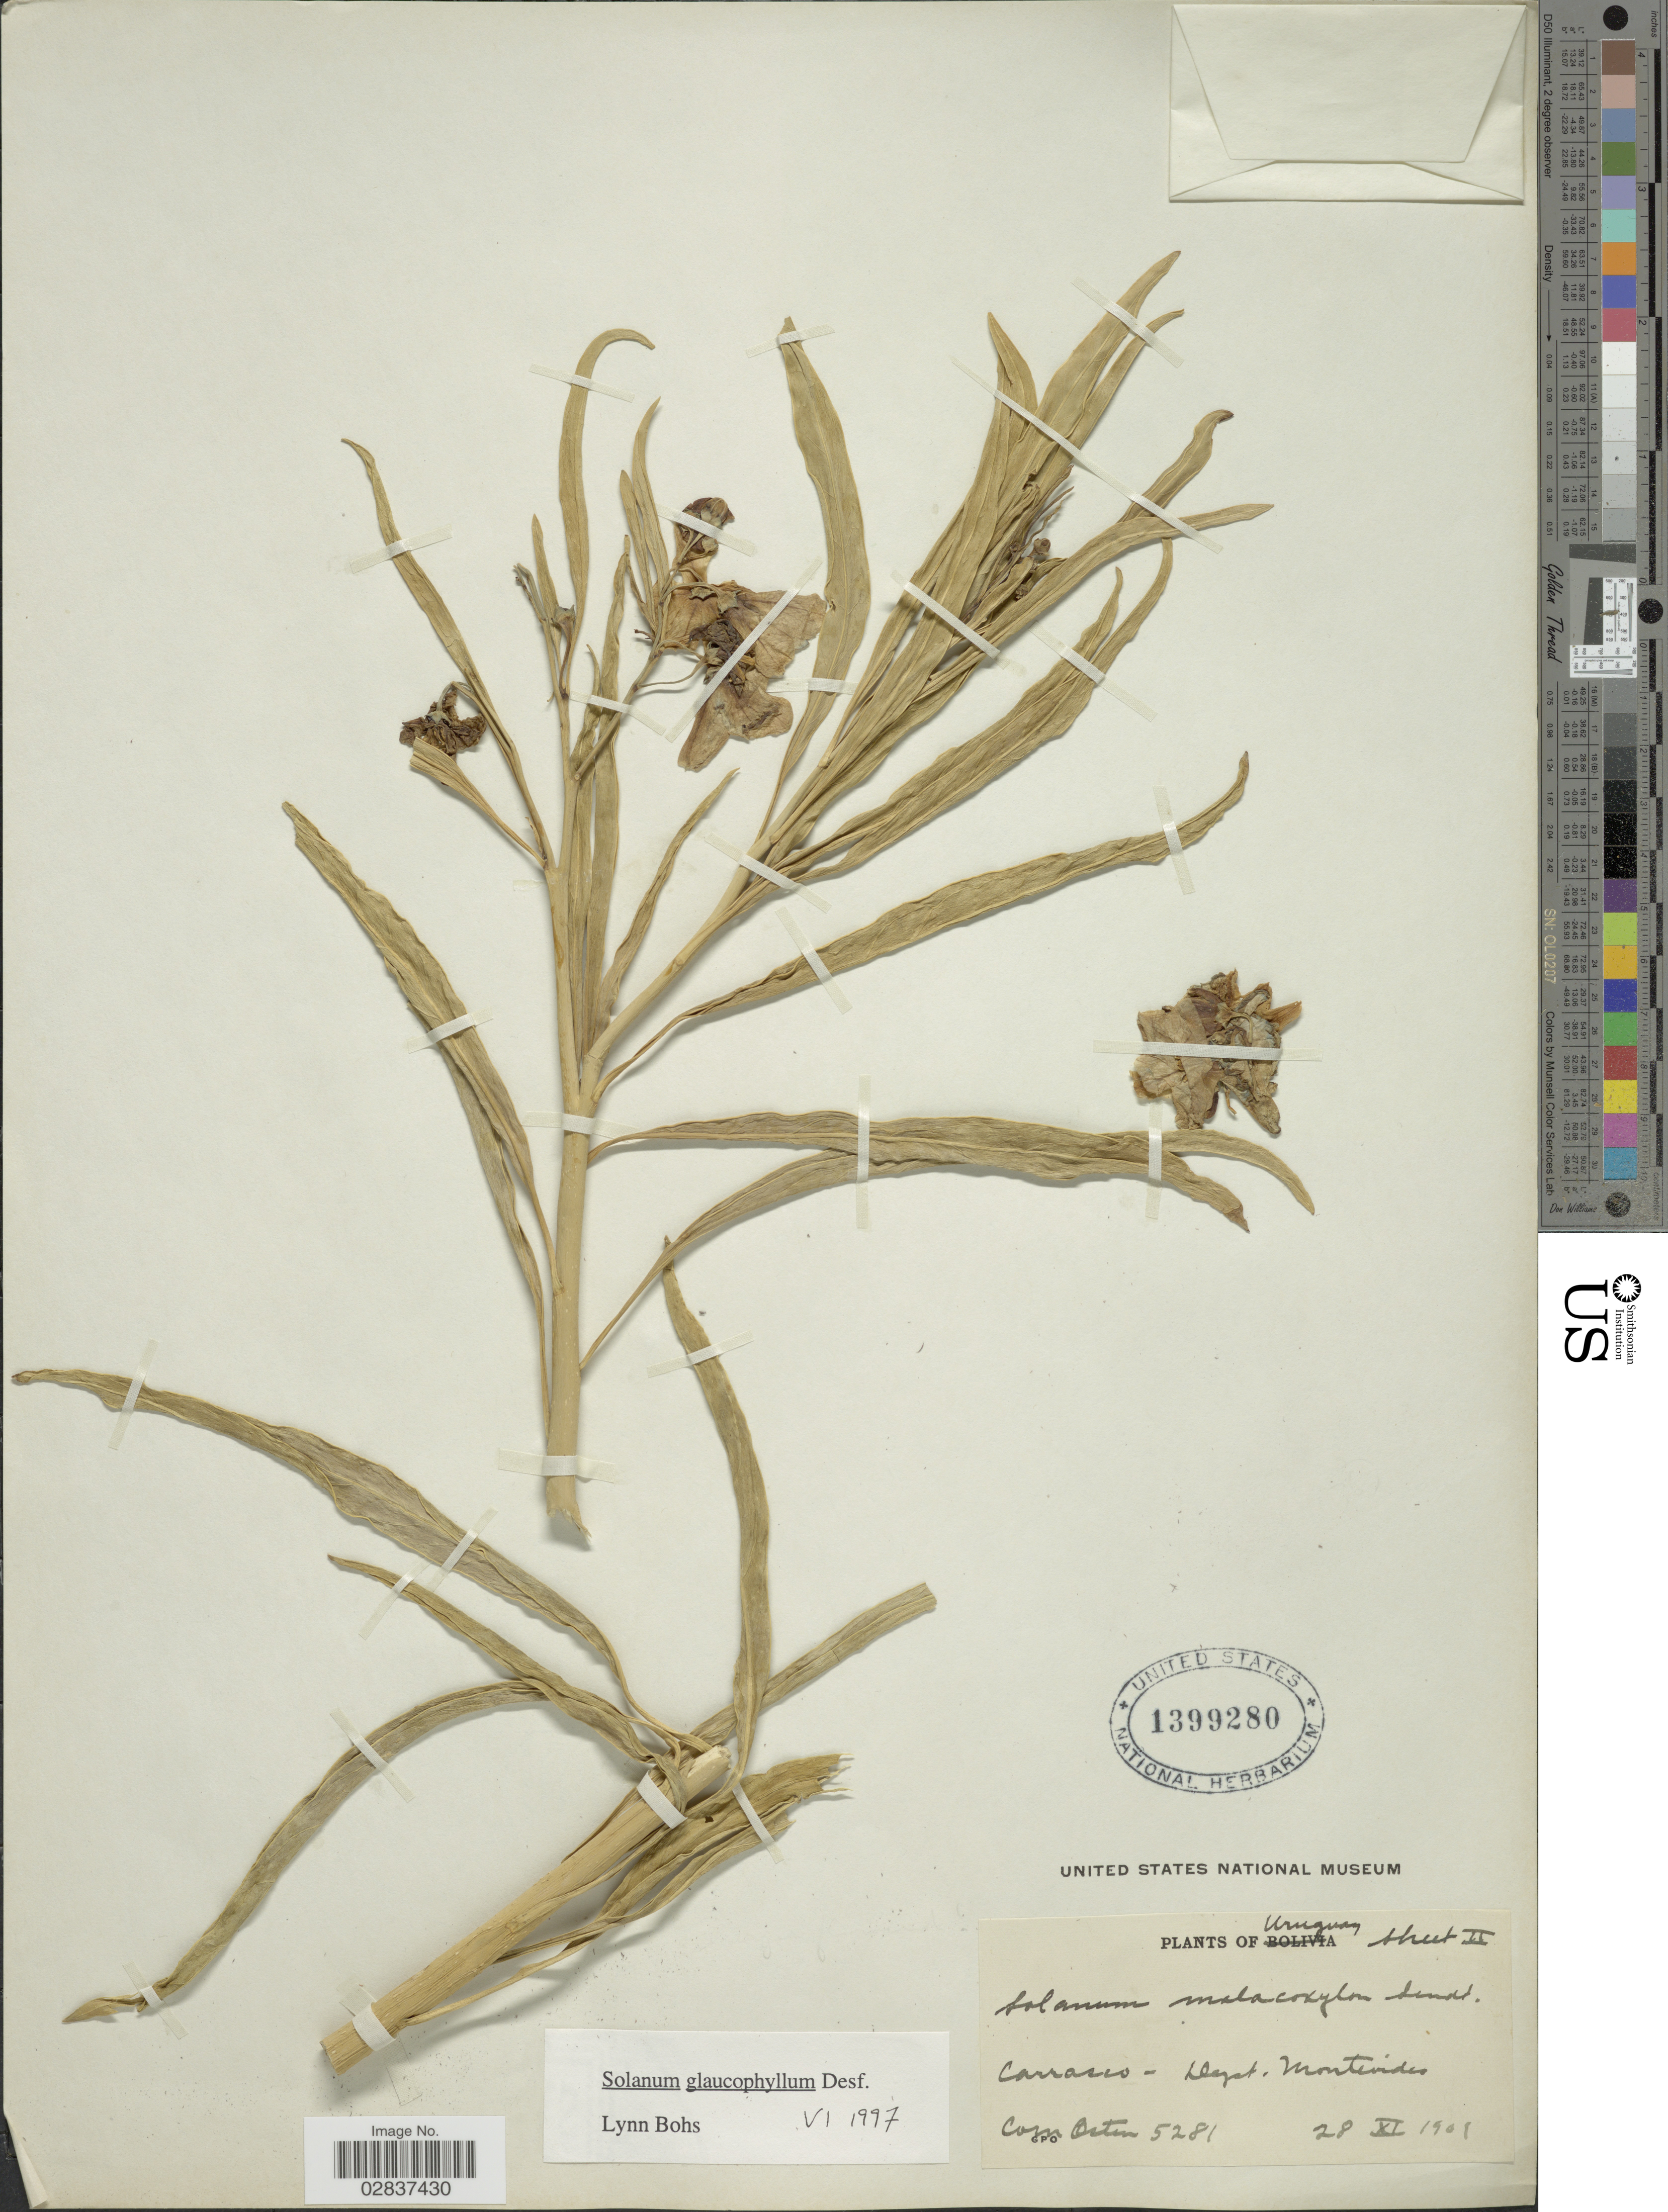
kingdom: Plantae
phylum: Tracheophyta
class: Magnoliopsida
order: Solanales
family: Solanaceae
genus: Solanum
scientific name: Solanum glaucophyllum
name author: Desf.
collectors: C. Osten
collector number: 5281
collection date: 1909-11-28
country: Uruguay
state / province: Montevideo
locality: Carrasco. Dept. Montevideo.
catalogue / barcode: US 1399280